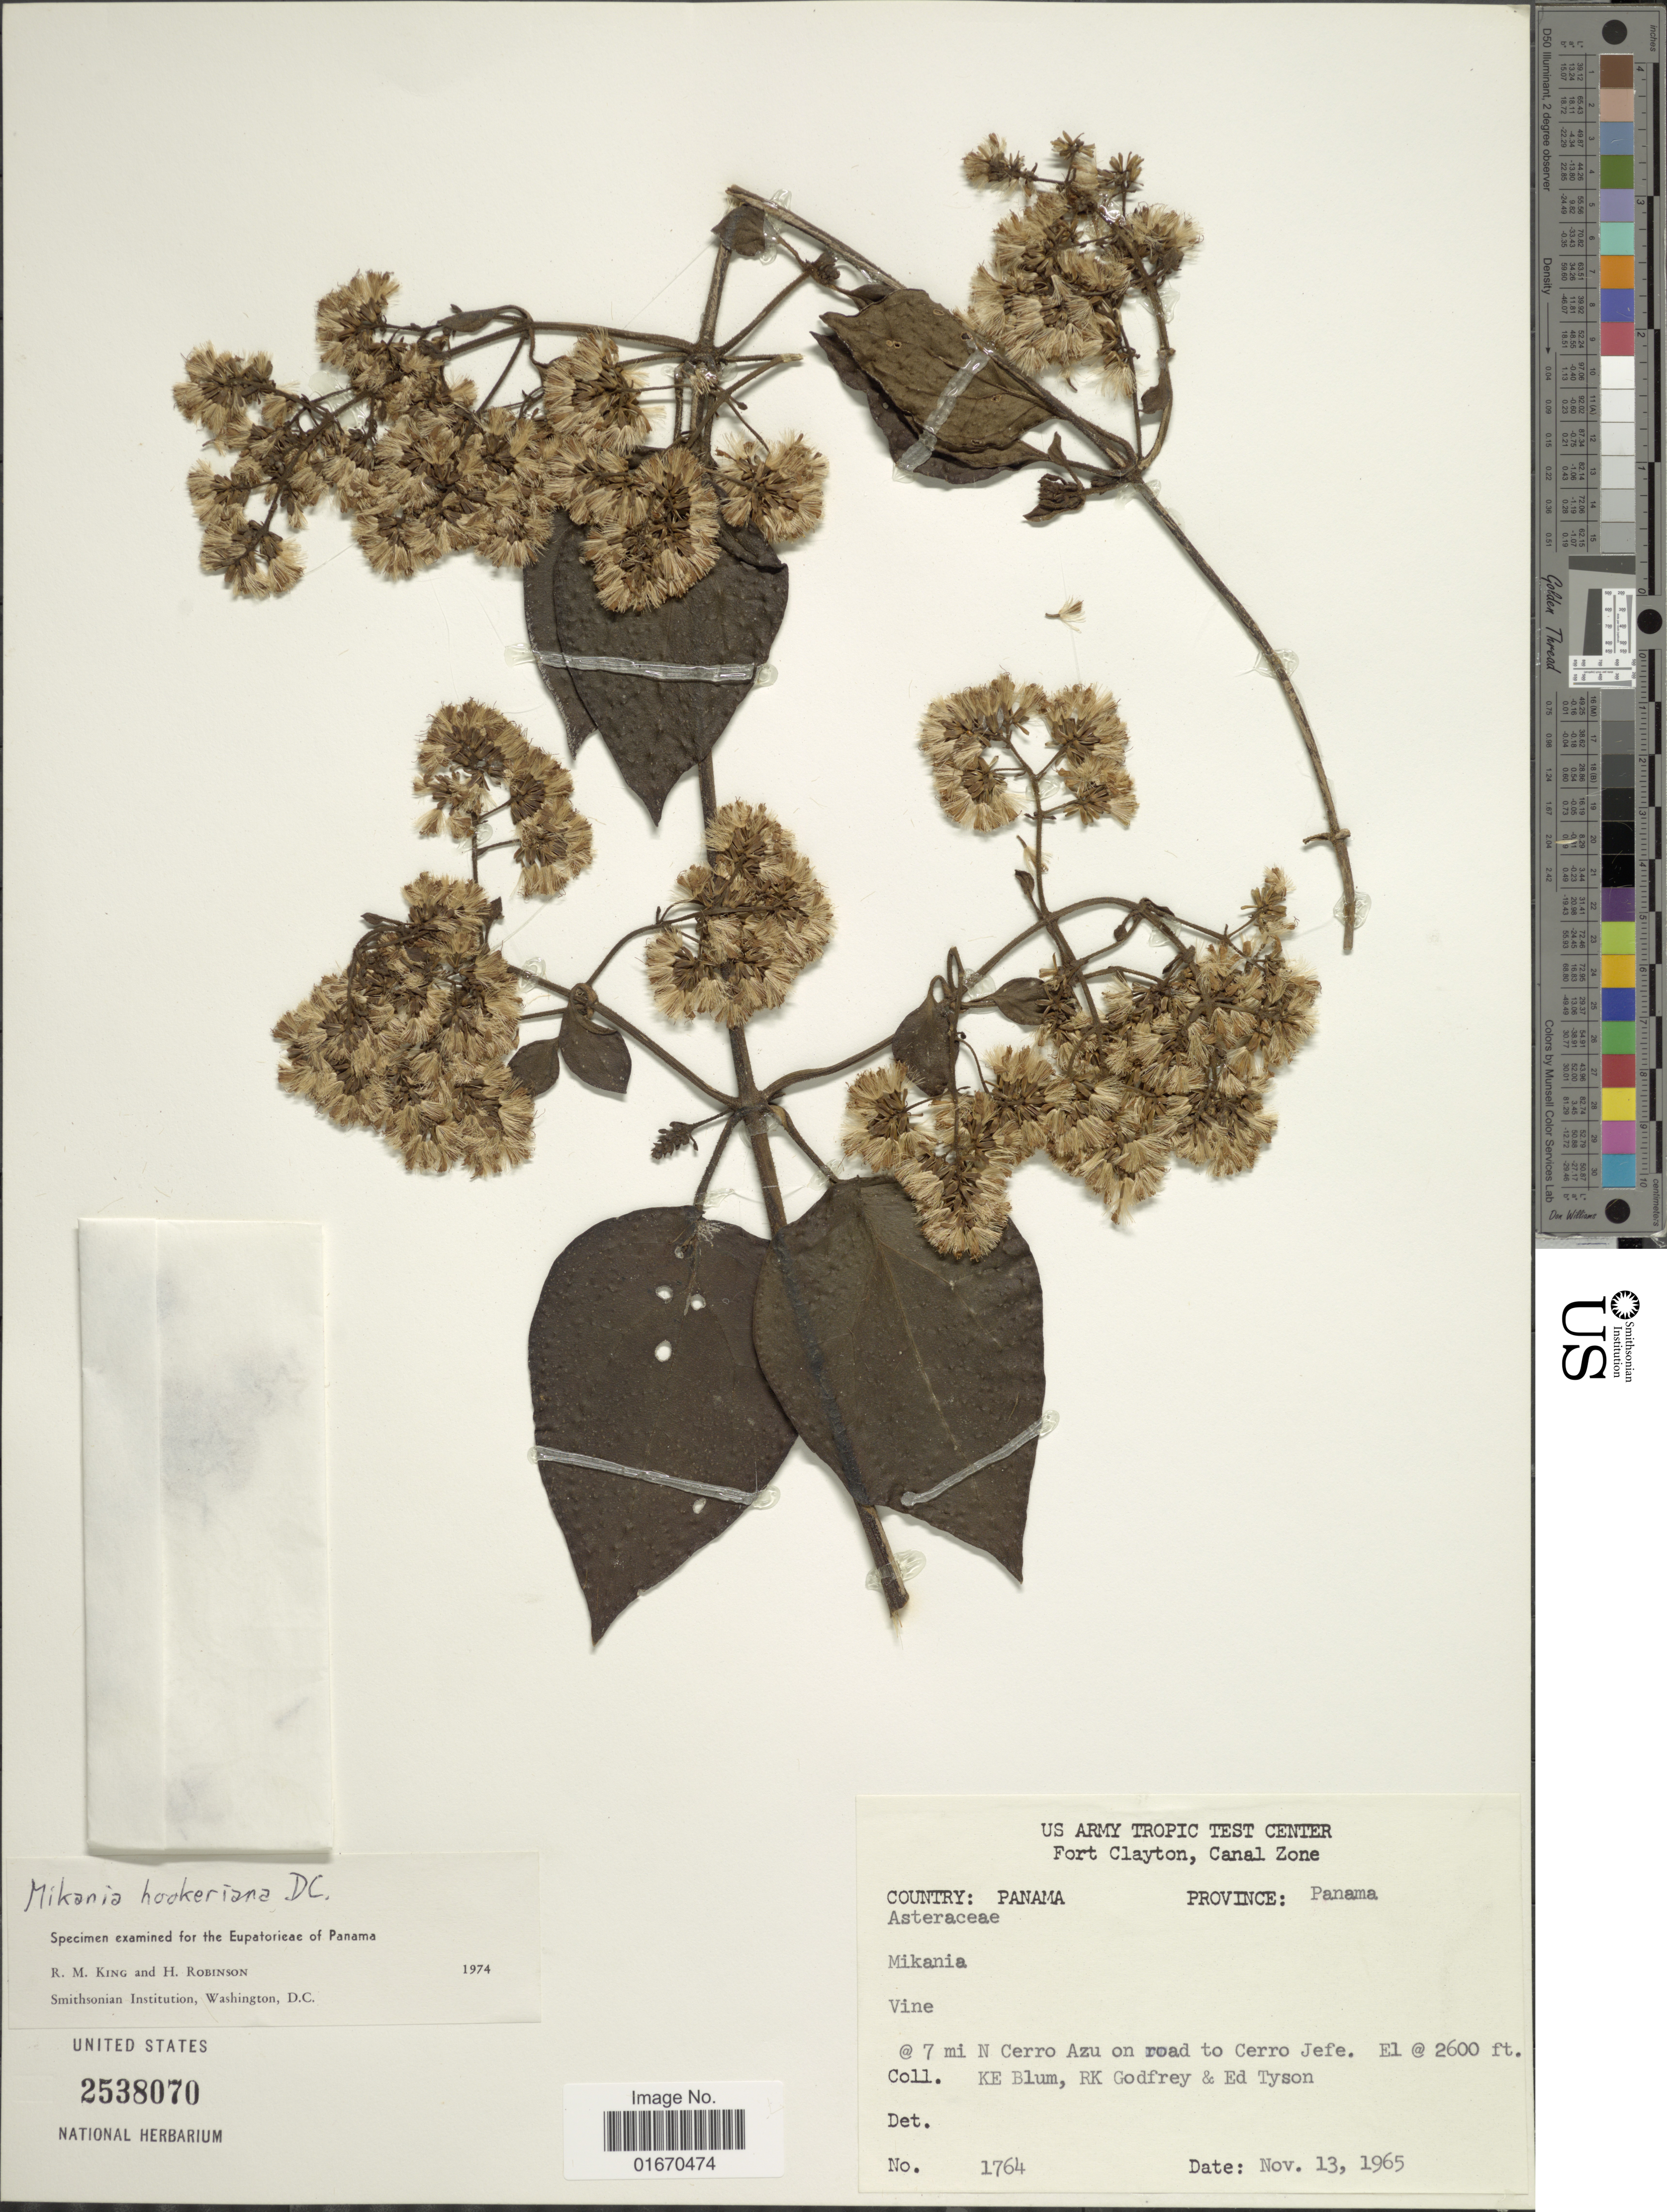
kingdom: Plantae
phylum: Tracheophyta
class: Magnoliopsida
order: Asterales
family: Asteraceae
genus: Mikania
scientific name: Mikania hookeriana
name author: DC.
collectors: K. E. Blum, R. K. Godfrey & E. D. Tyson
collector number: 1764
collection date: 1965-11-13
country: Panama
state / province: Panamá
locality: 7 mi N Cerro Azu on road to Cerro Jefe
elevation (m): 792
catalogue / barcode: US 2538070